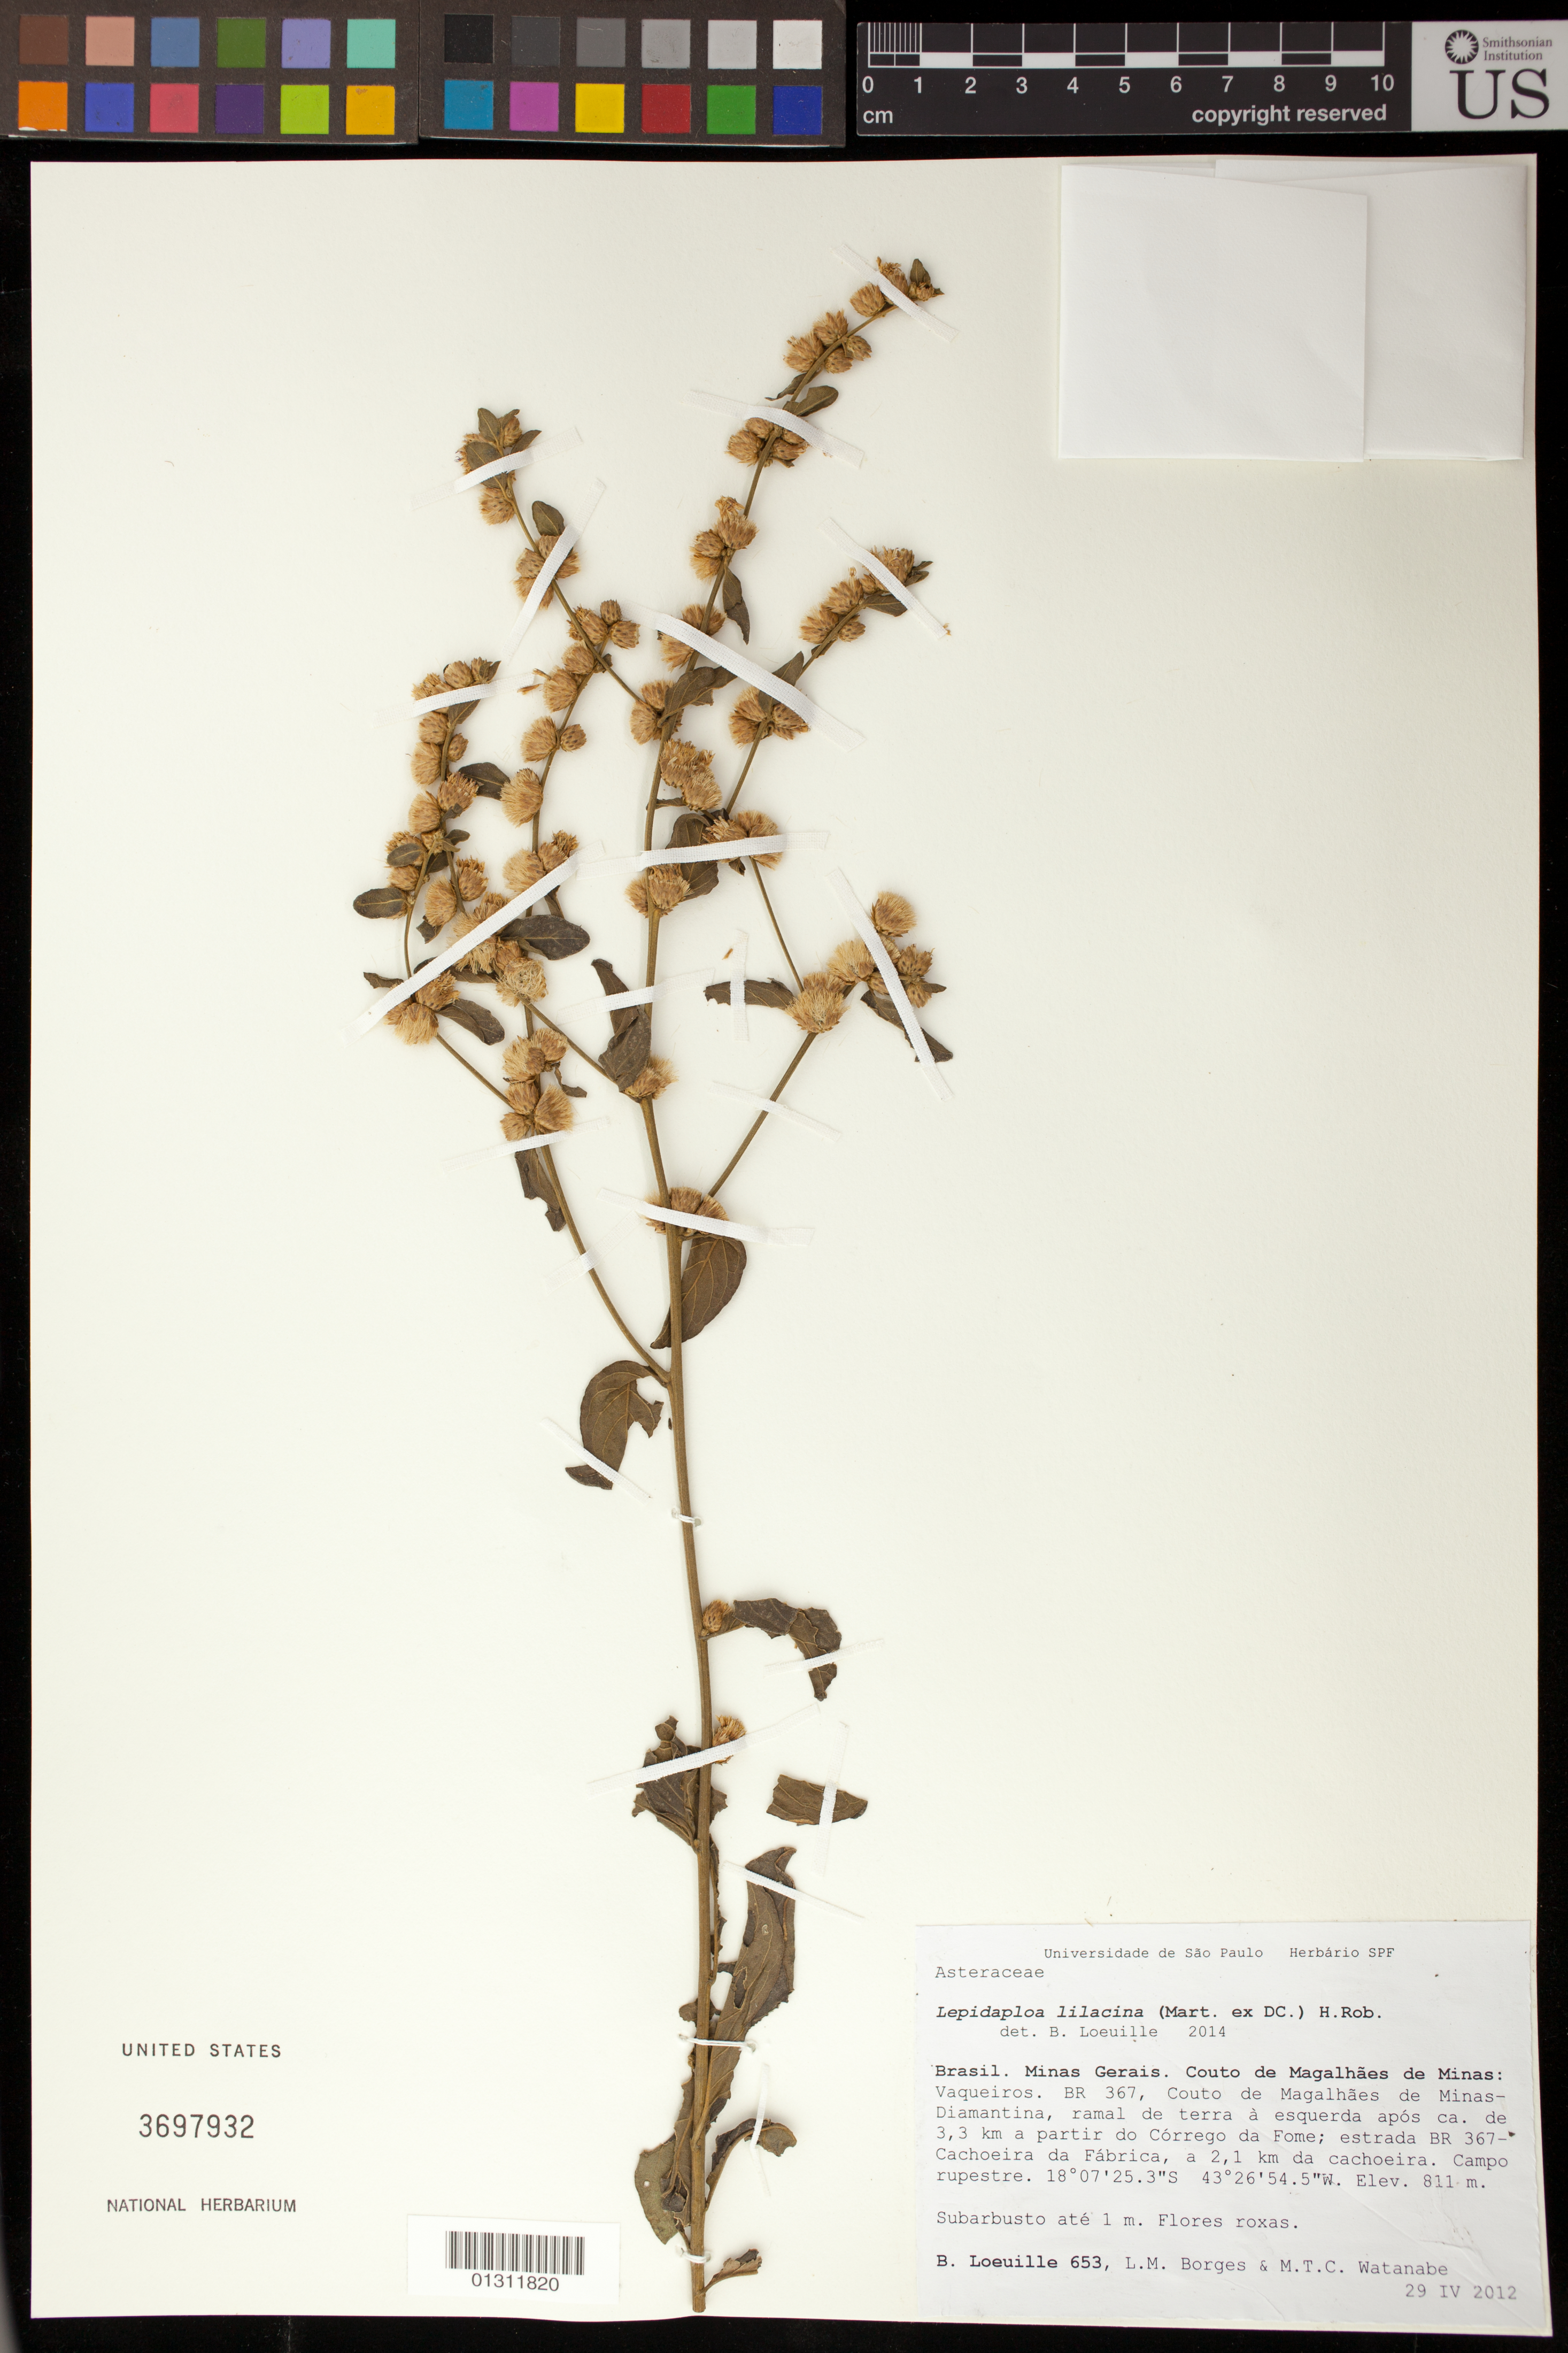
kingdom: Plantae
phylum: Tracheophyta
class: Magnoliopsida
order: Asterales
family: Asteraceae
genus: Lepidaploa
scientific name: Lepidaploa lilacina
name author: (Mart. ex DC.) H. Rob.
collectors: B. Loeuille, L. M. Borges & M. T. C. Watanabe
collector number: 653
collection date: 2012-04-29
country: Brazil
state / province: Minas Gerais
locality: Couto de Magalhaes de Minas: Vaqueiros. BR 367, Couto de Magalhaes de Minas- Diamantina, 3.3 km a partir do Corrego da Fome; estrada BR 367- Cachoeira da Fabrica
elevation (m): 811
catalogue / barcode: US 3697932